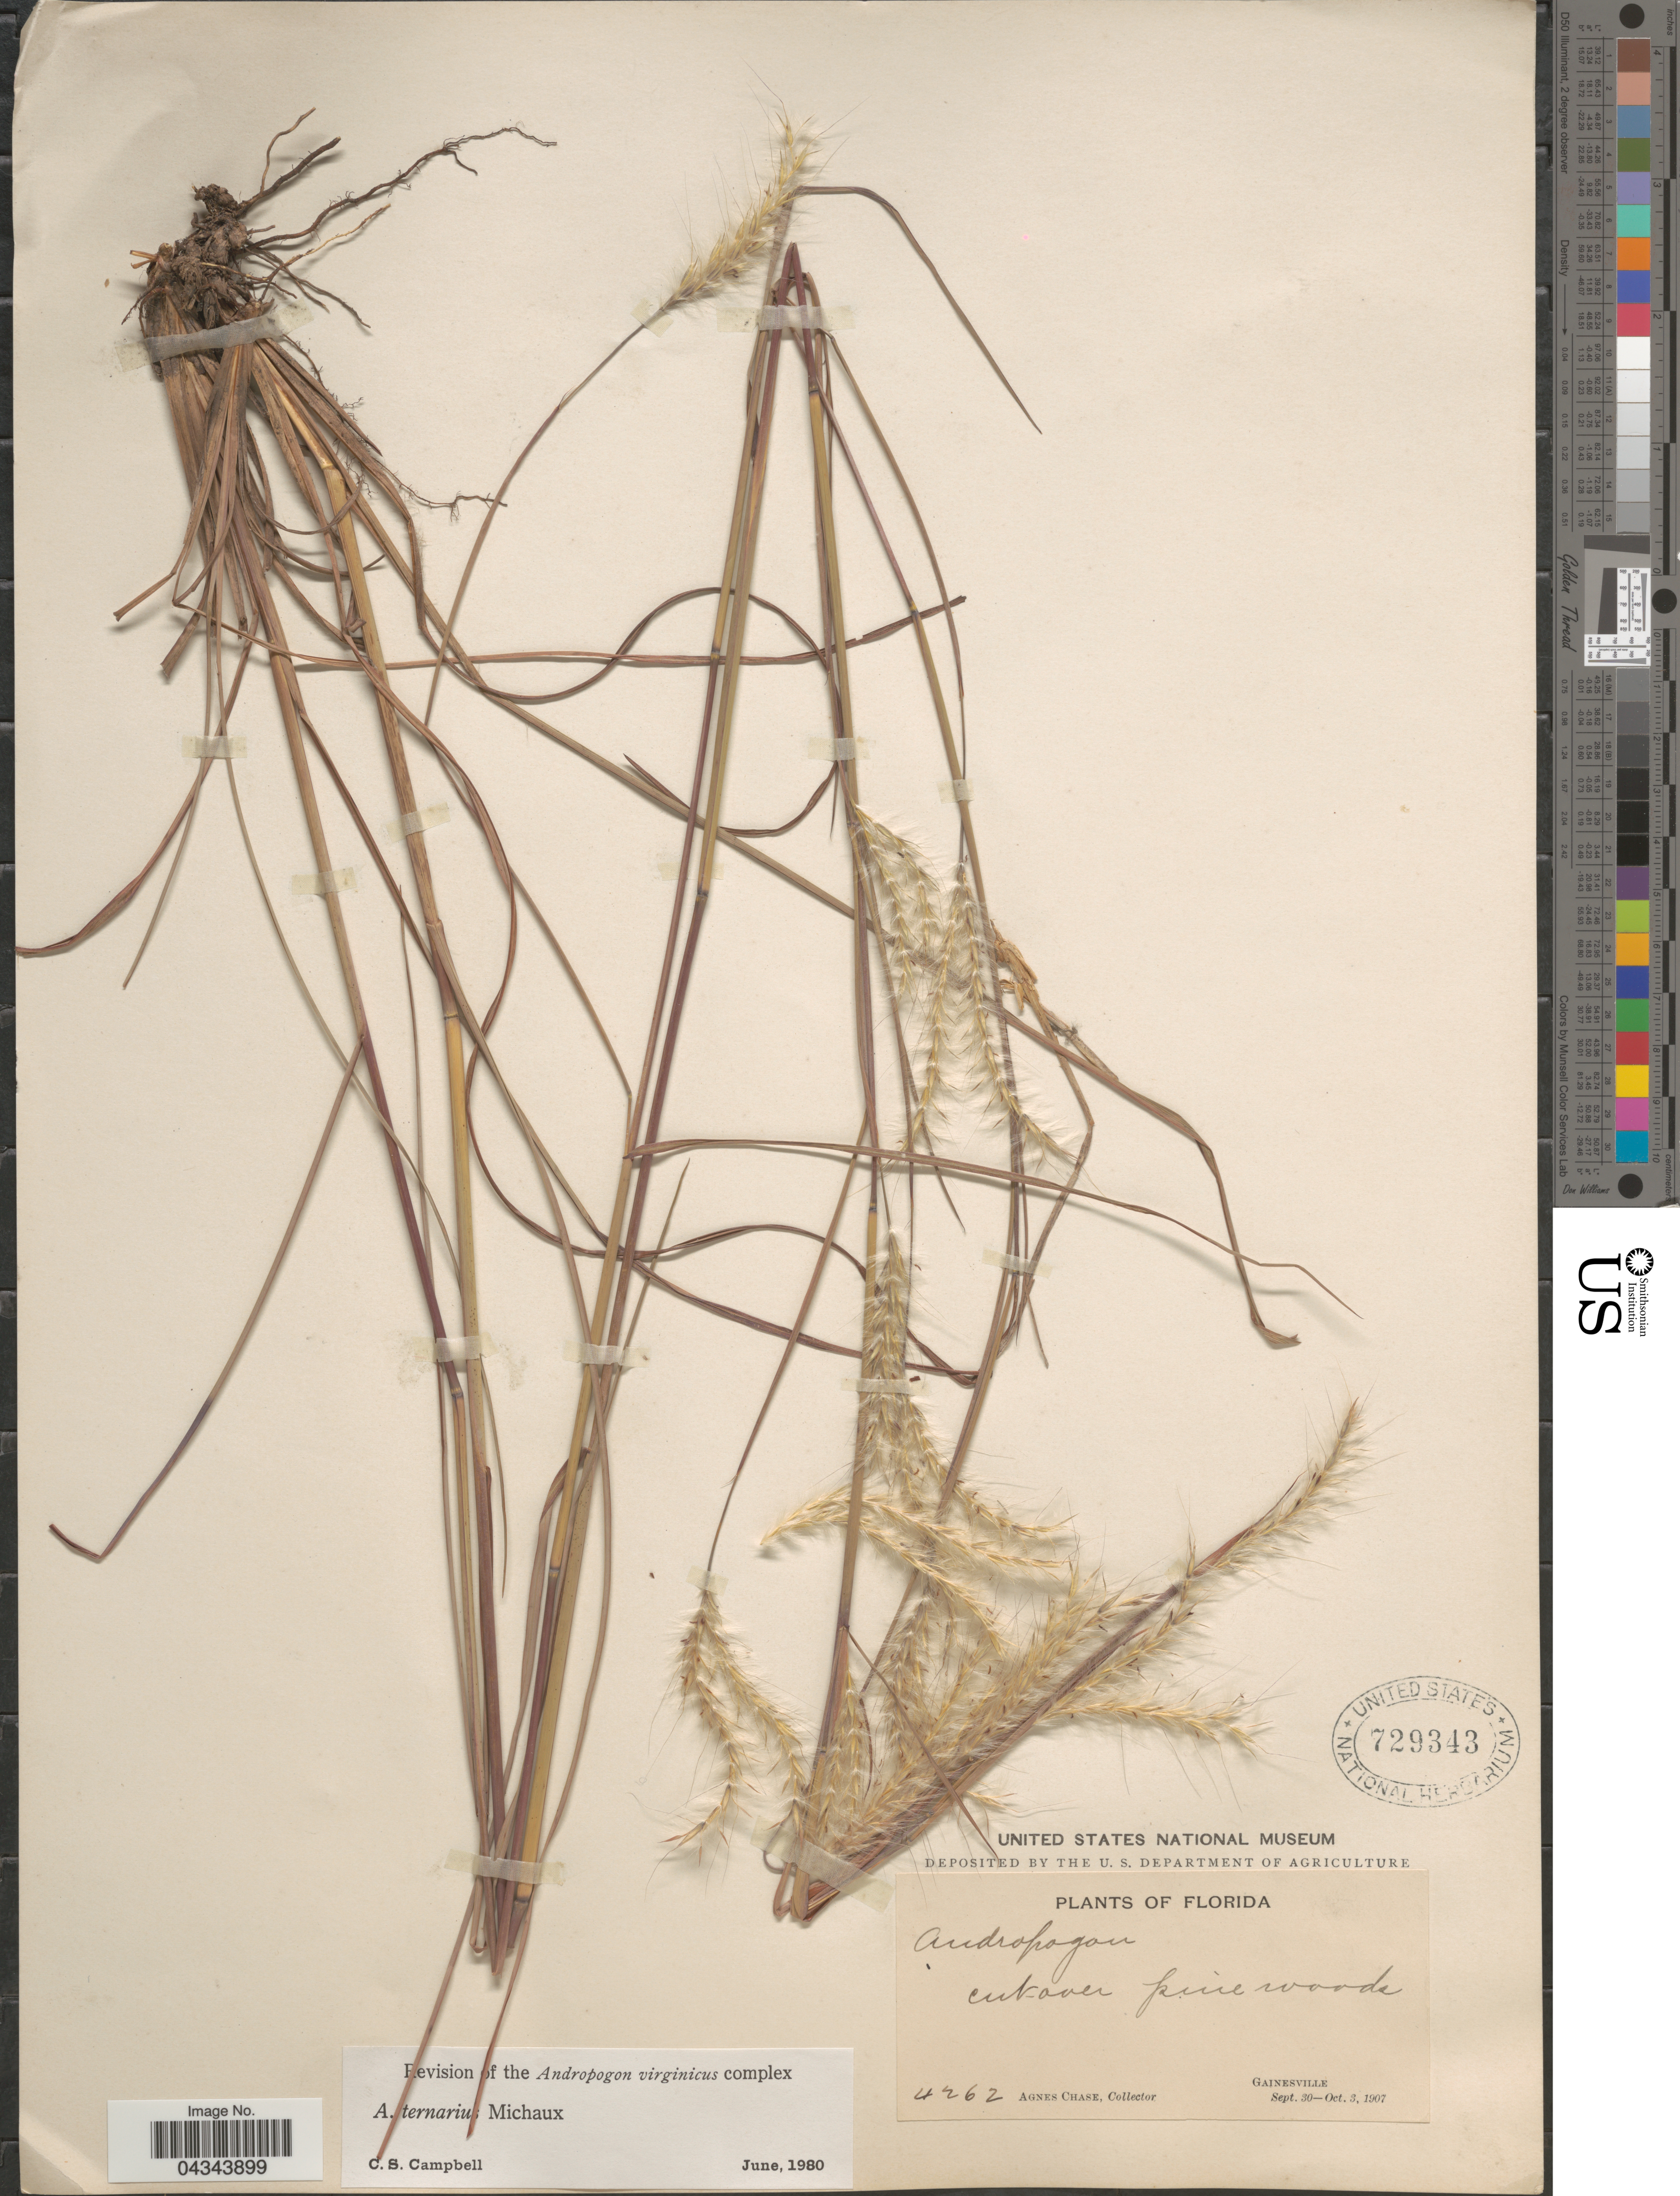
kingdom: Plantae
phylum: Tracheophyta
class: Liliopsida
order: Poales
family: Poaceae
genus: Andropogon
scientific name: Andropogon ternarius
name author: Michx.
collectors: A. Chase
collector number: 4262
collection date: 1907-09-30/1907-10-03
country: United States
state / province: Florida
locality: Cut-over pine woods. Gainesville.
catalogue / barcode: US 729343